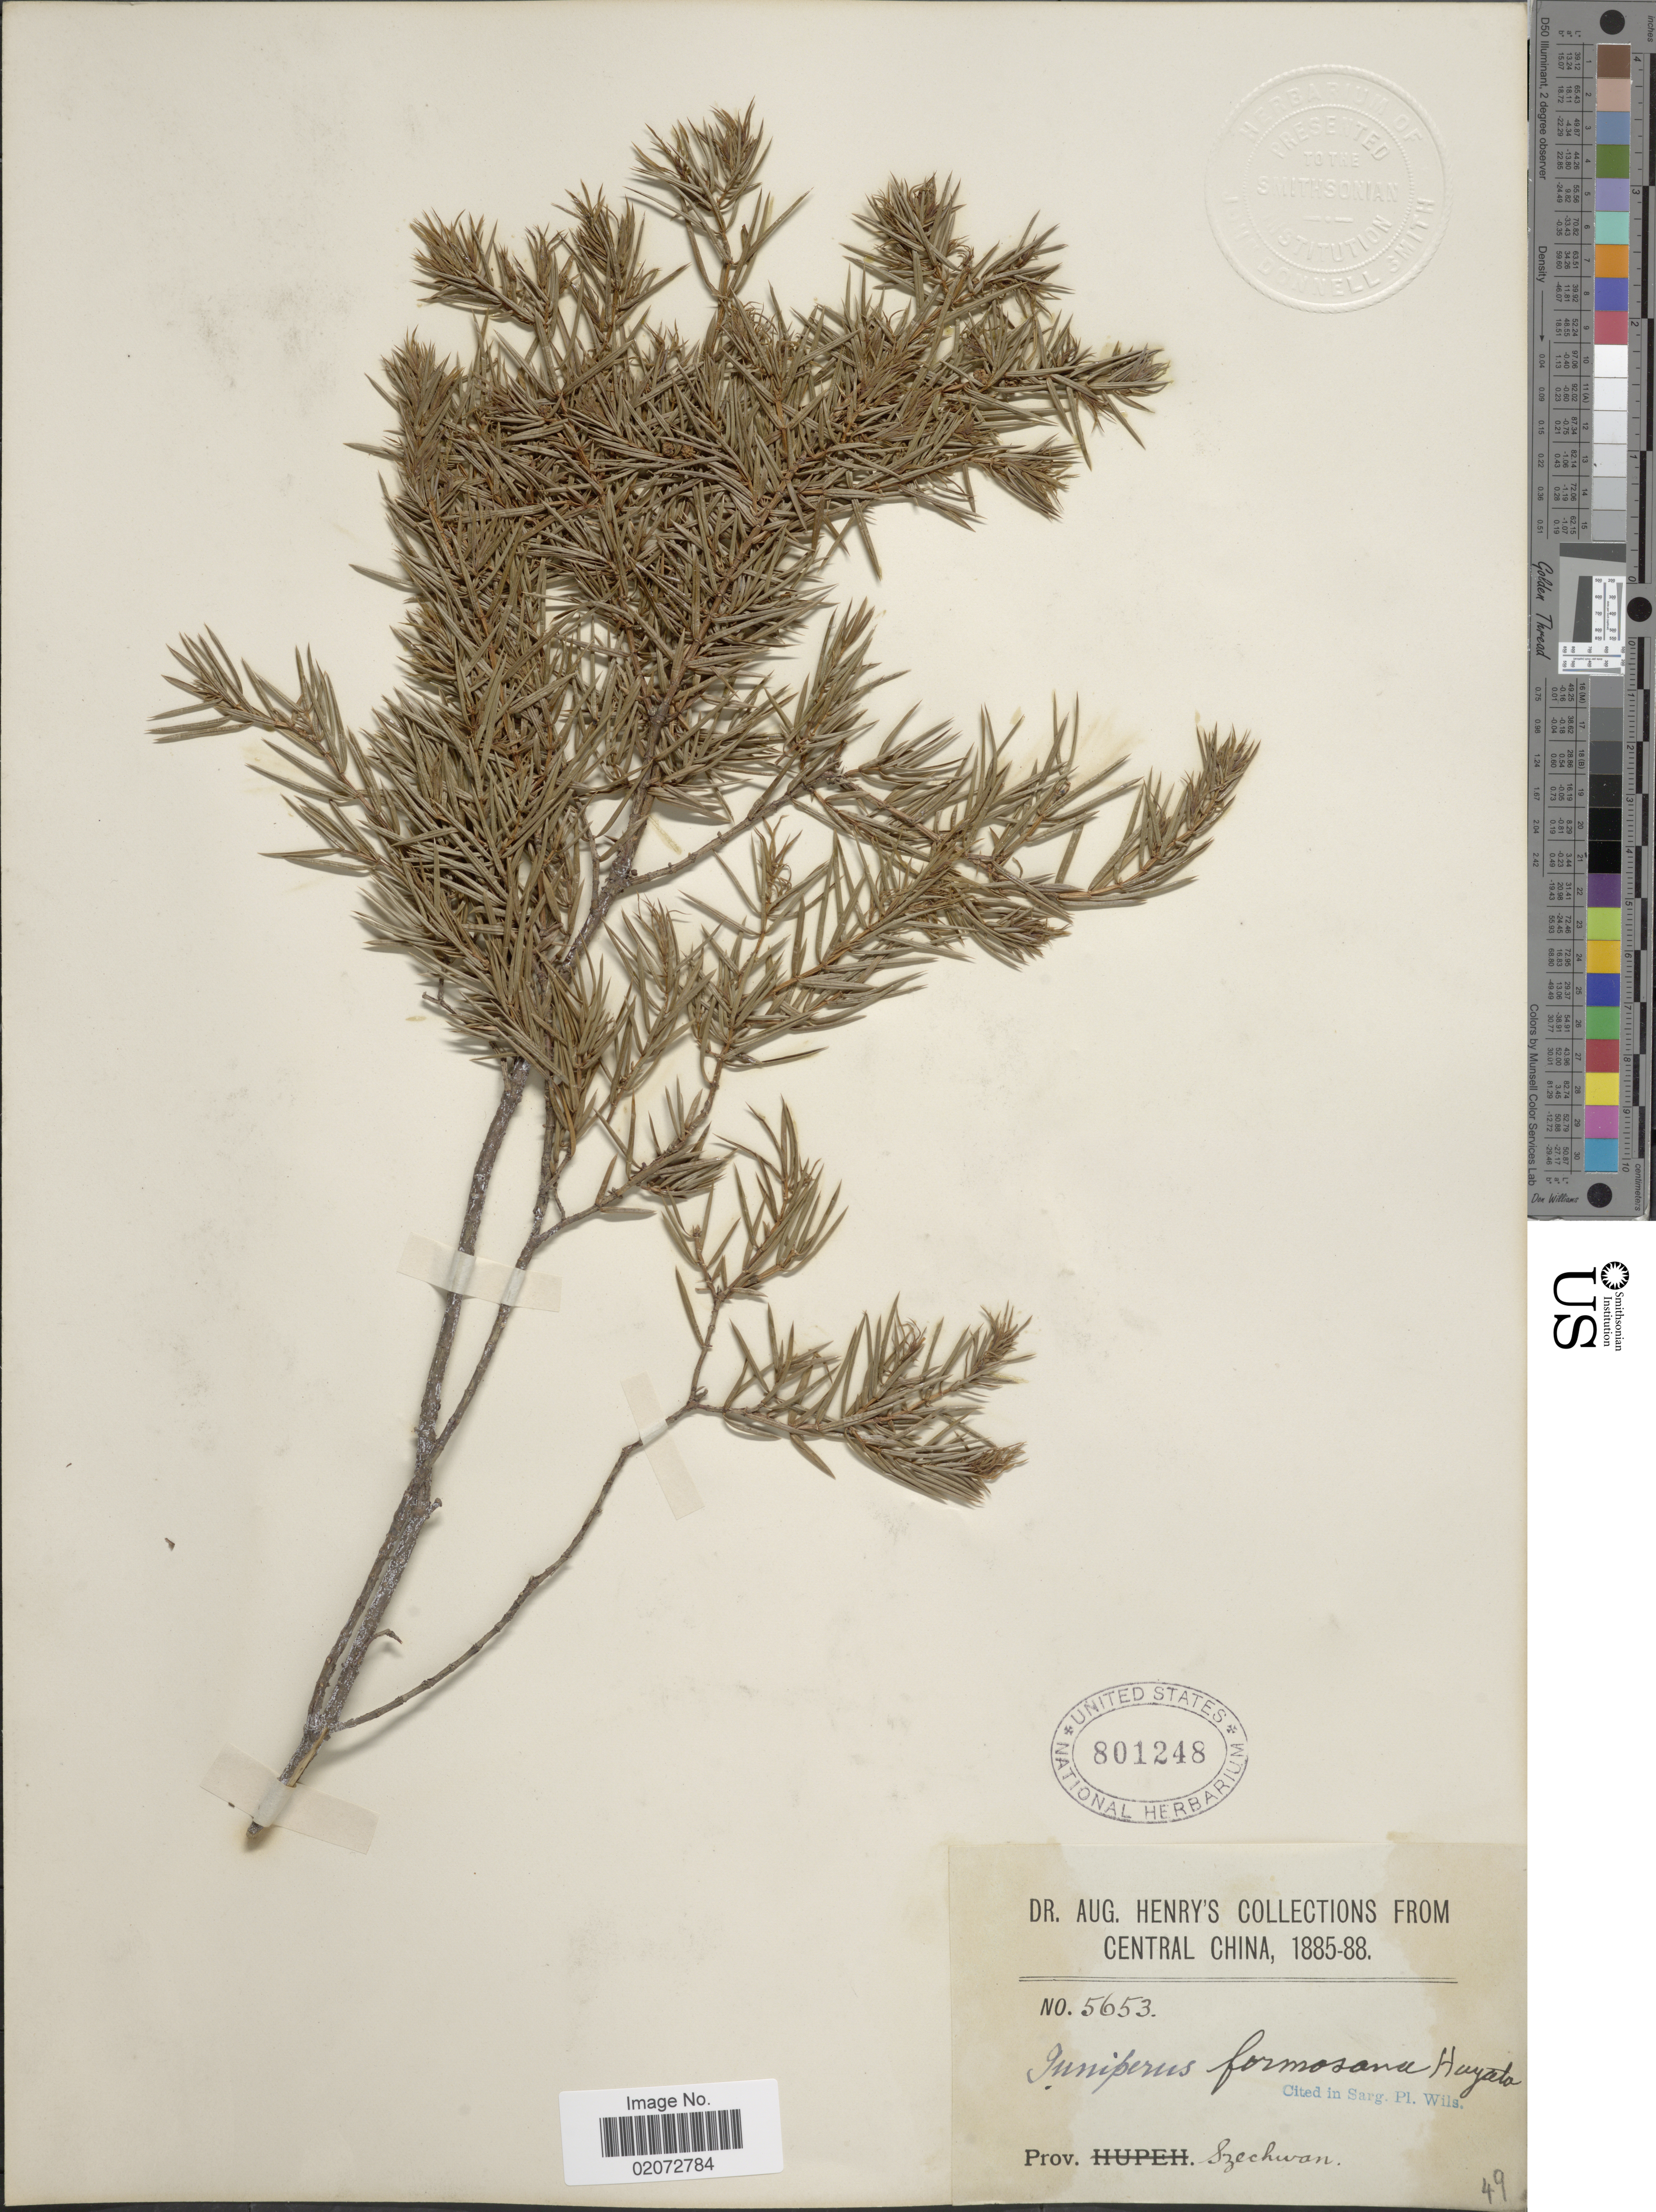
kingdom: Plantae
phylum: Tracheophyta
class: Pinopsida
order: Pinales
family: Cupressaceae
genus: Juniperus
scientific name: Juniperus formosana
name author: Hayata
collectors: A. Henry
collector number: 5653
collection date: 1885/1888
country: China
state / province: Sichuan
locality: Szechwan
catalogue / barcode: US 801248